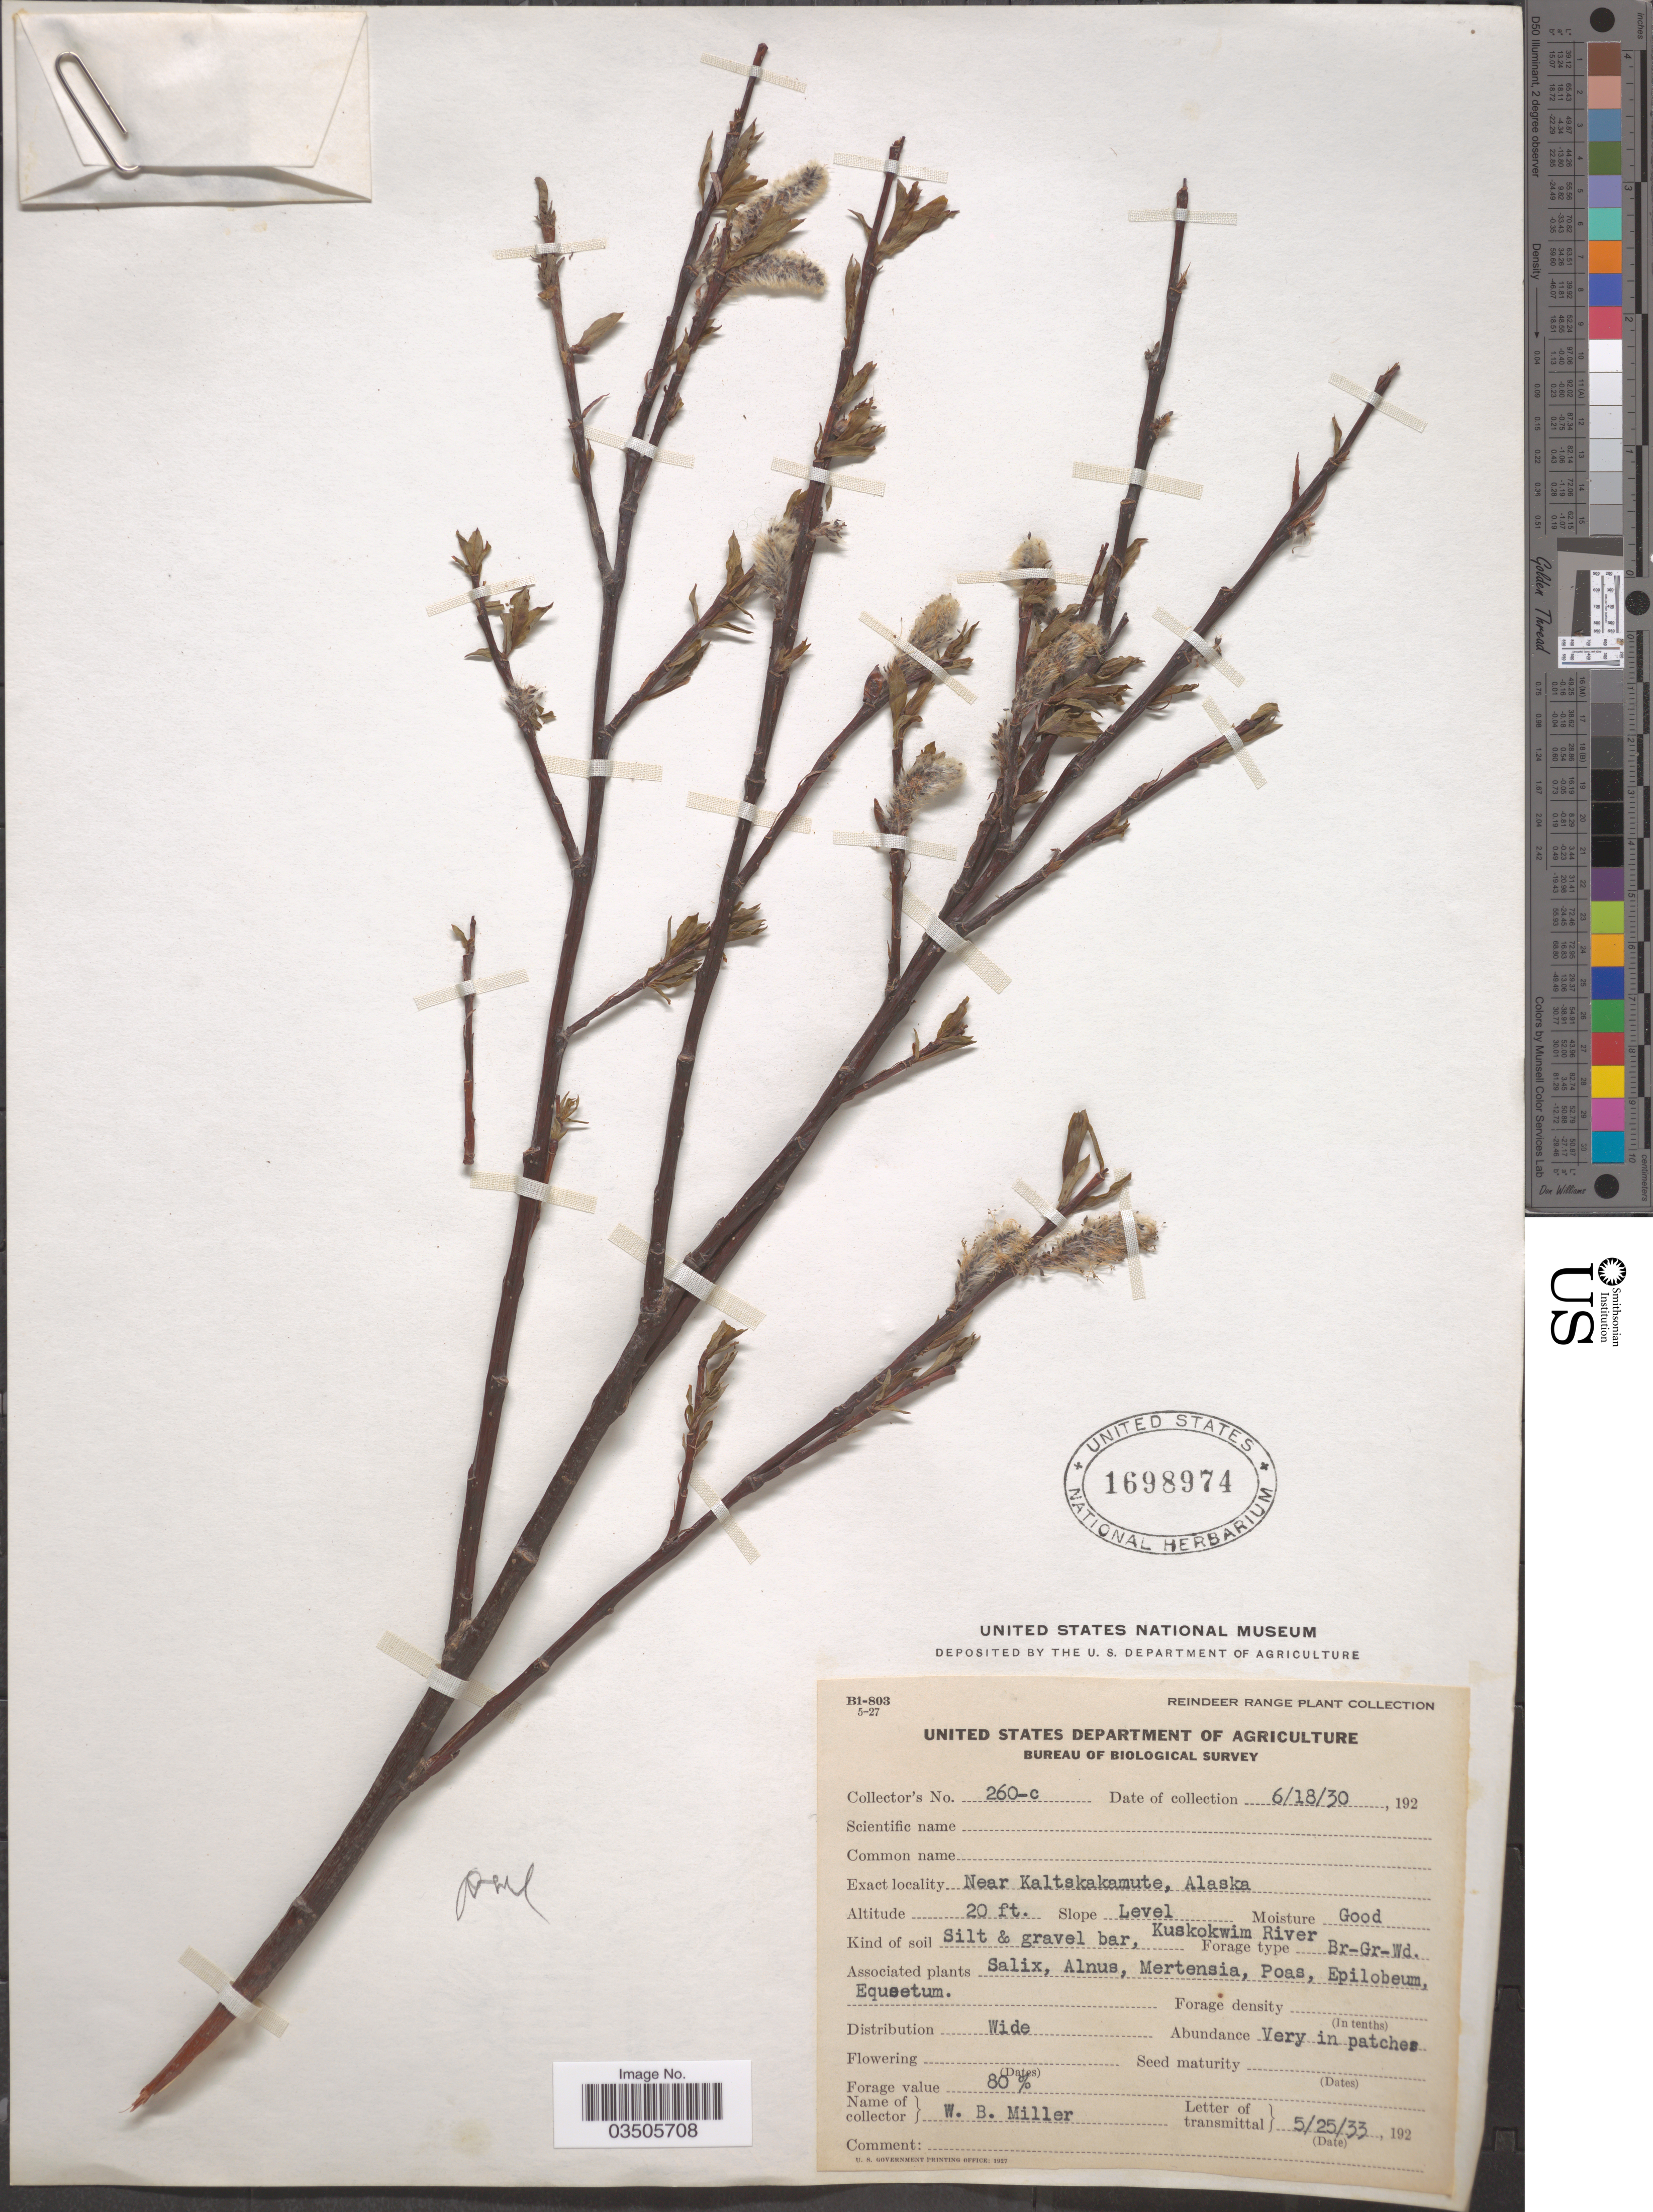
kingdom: Plantae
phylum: Tracheophyta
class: Magnoliopsida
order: Malpighiales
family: Salicaceae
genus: Salix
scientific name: Salix pulchra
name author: Cham.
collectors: W. Miller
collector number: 260-c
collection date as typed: Transcribed d/m/y: 18/6/30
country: United States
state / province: Alaska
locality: Near Kaltskakamute. Kuskokwim River.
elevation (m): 6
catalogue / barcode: US 1698974